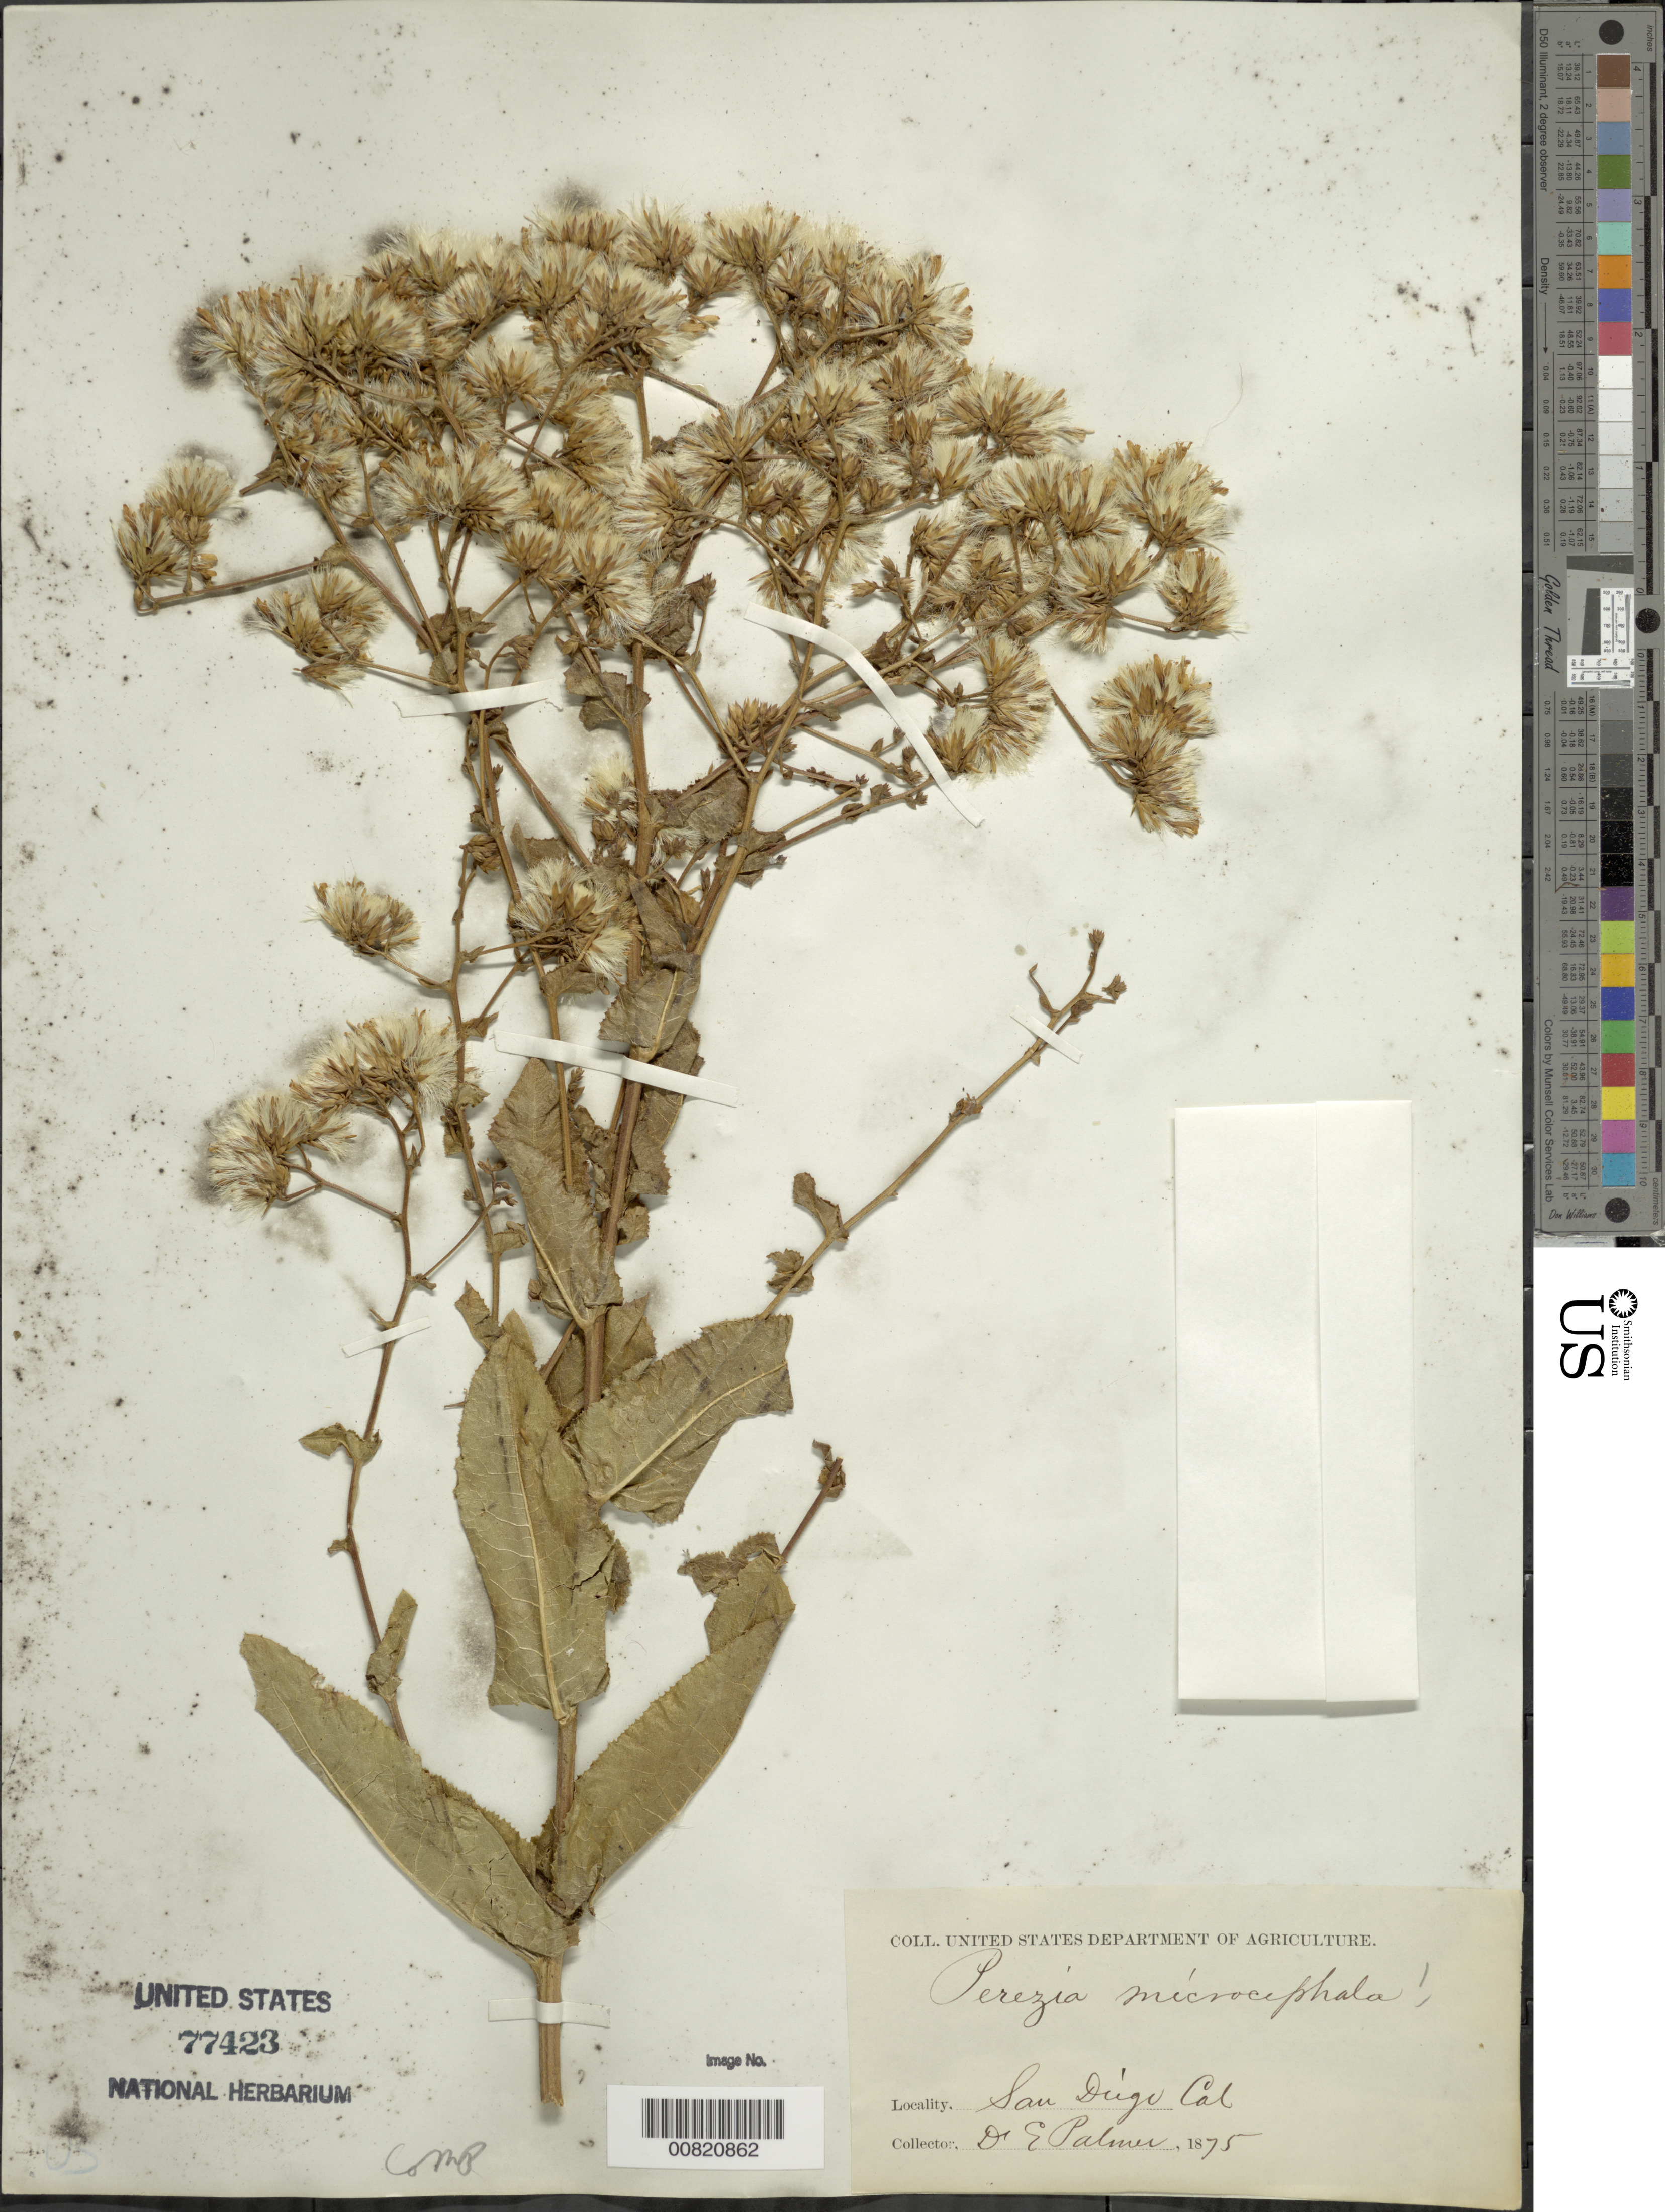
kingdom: Plantae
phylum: Tracheophyta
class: Magnoliopsida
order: Asterales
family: Asteraceae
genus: Acourtia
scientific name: Acourtia microcephala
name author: DC.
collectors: D. E. Palmer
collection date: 1875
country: United States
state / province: California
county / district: San Diego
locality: San Diego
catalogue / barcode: US 77423